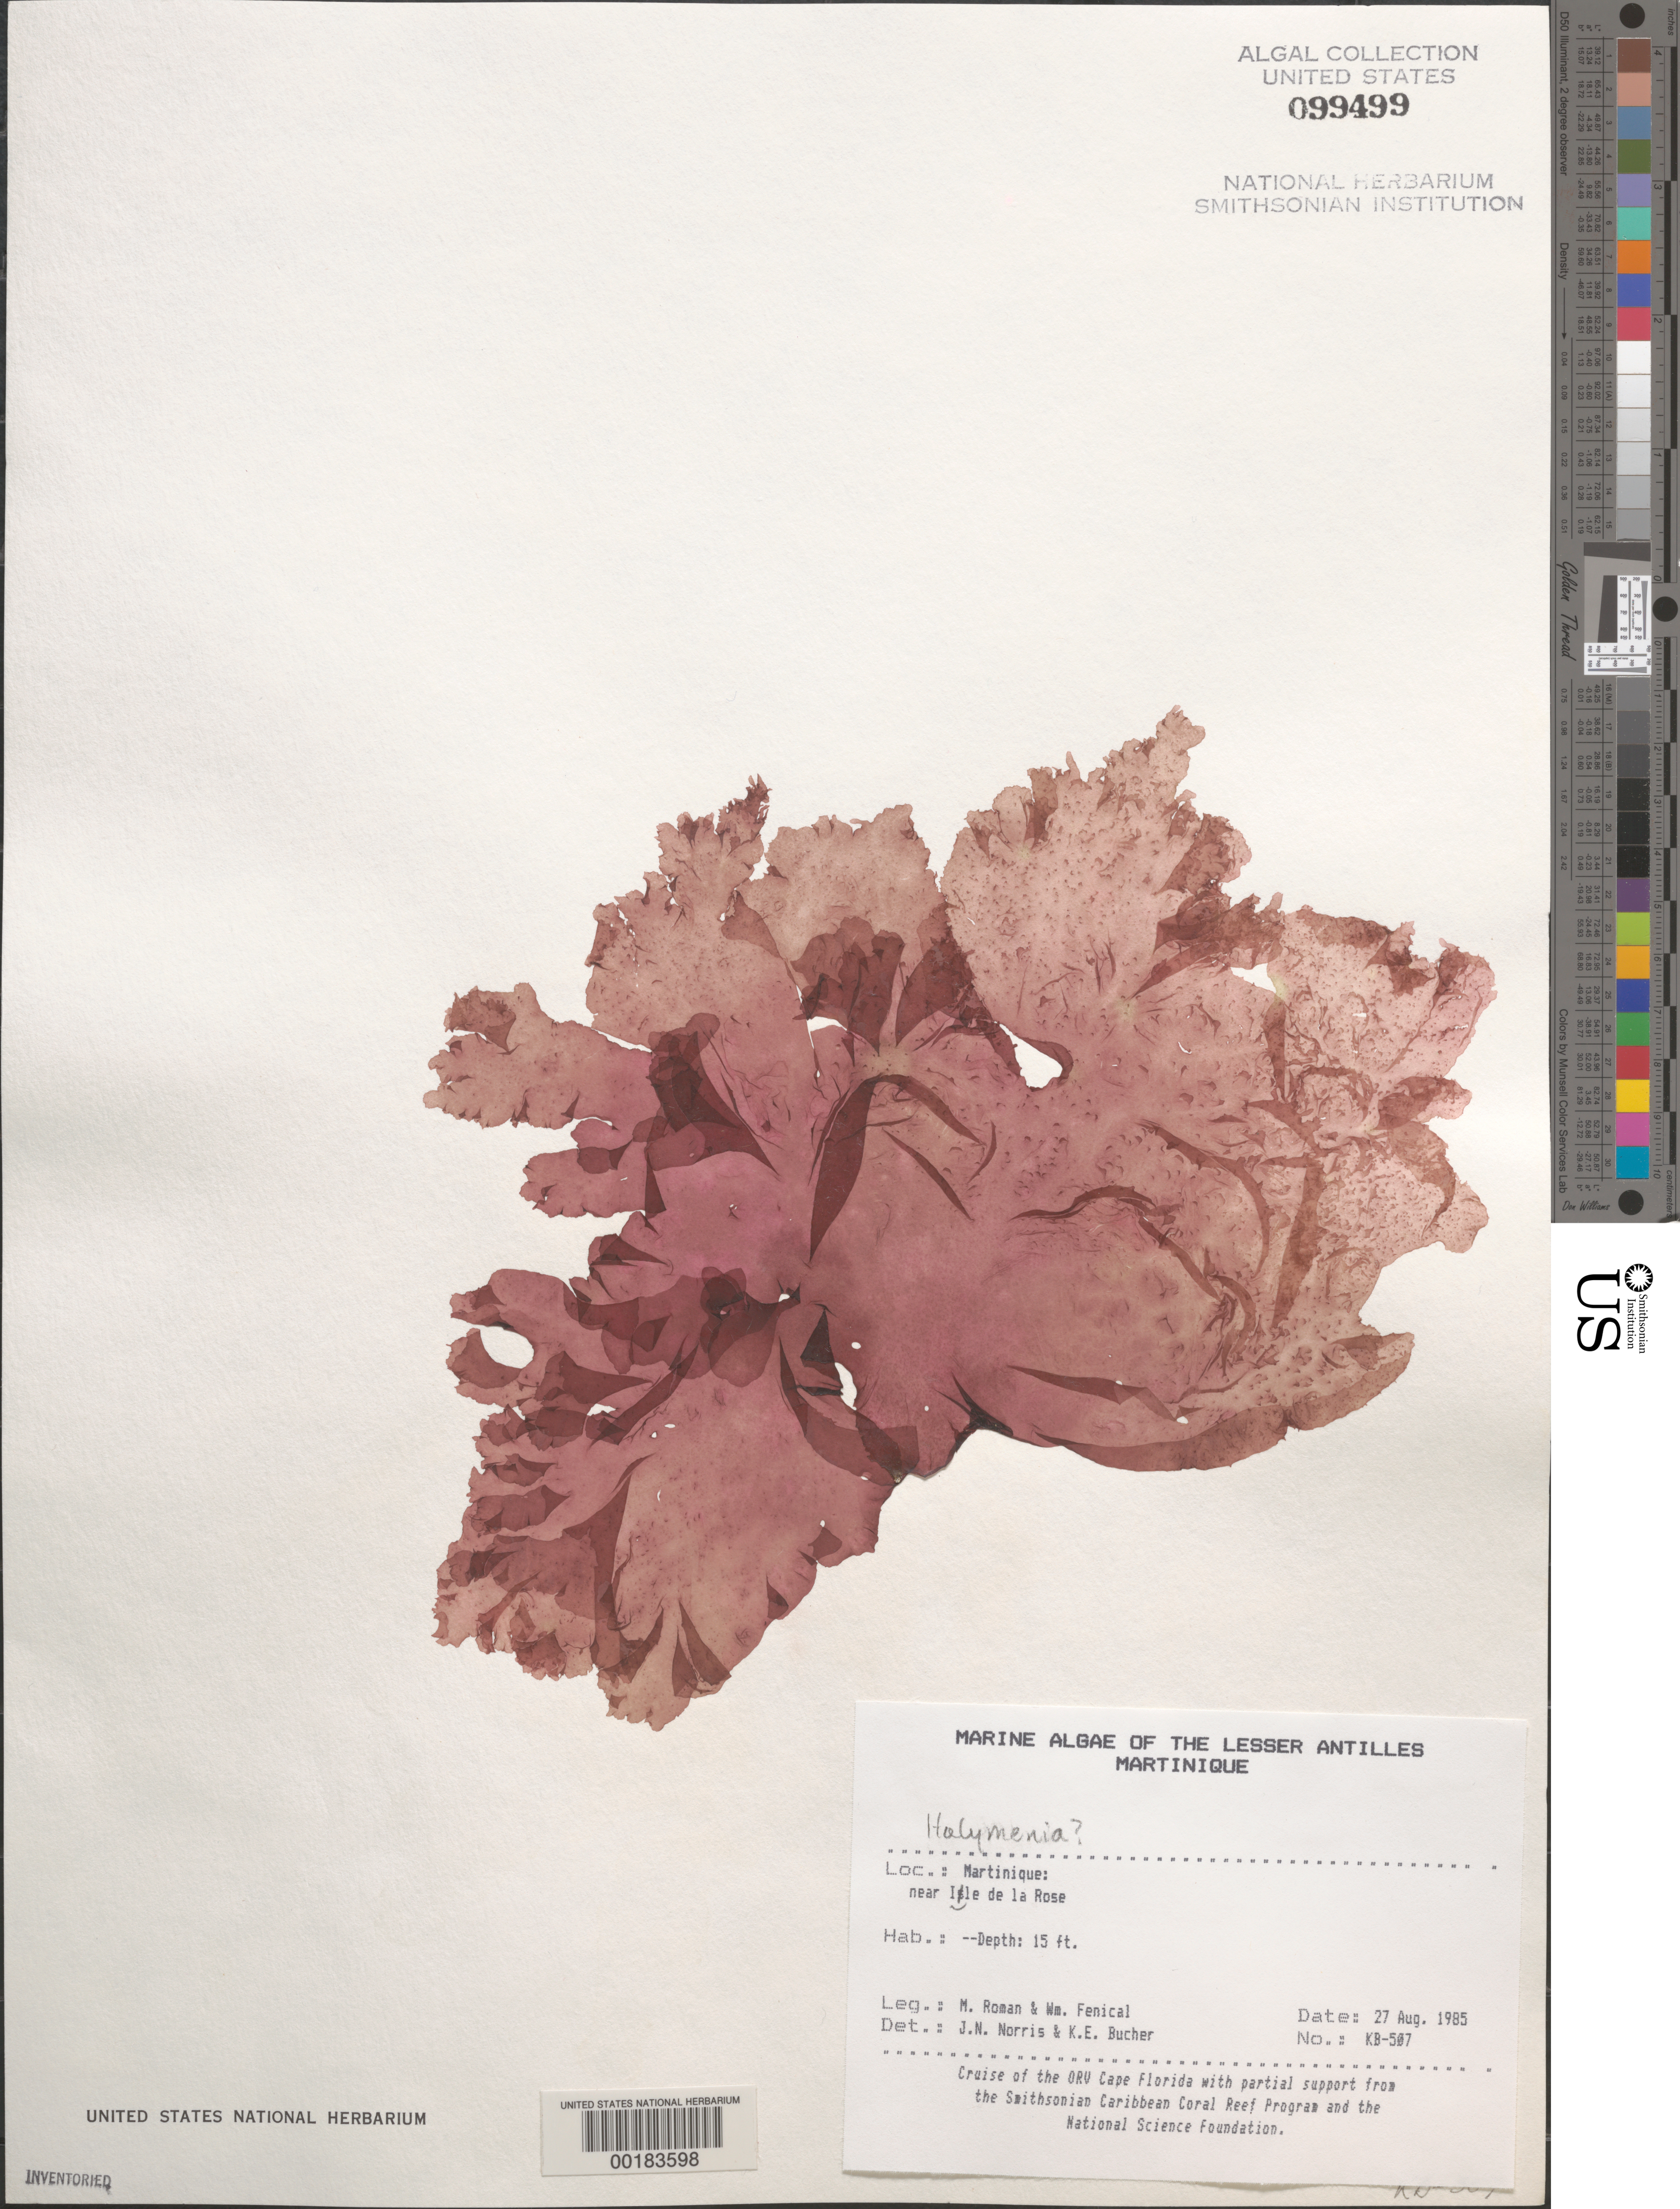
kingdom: Plantae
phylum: Rhodophyta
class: Florideophyceae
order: Halymeniales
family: Halymeniaceae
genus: Halymenia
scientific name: Halymenia sp.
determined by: Norris, J. N.; Bucher, K. E.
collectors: M. Román & W. Fenical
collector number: Kb-507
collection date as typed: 27 Aug 1985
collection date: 1985-08-27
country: Martinique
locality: Near Ilet de la Rose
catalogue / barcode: US 99499